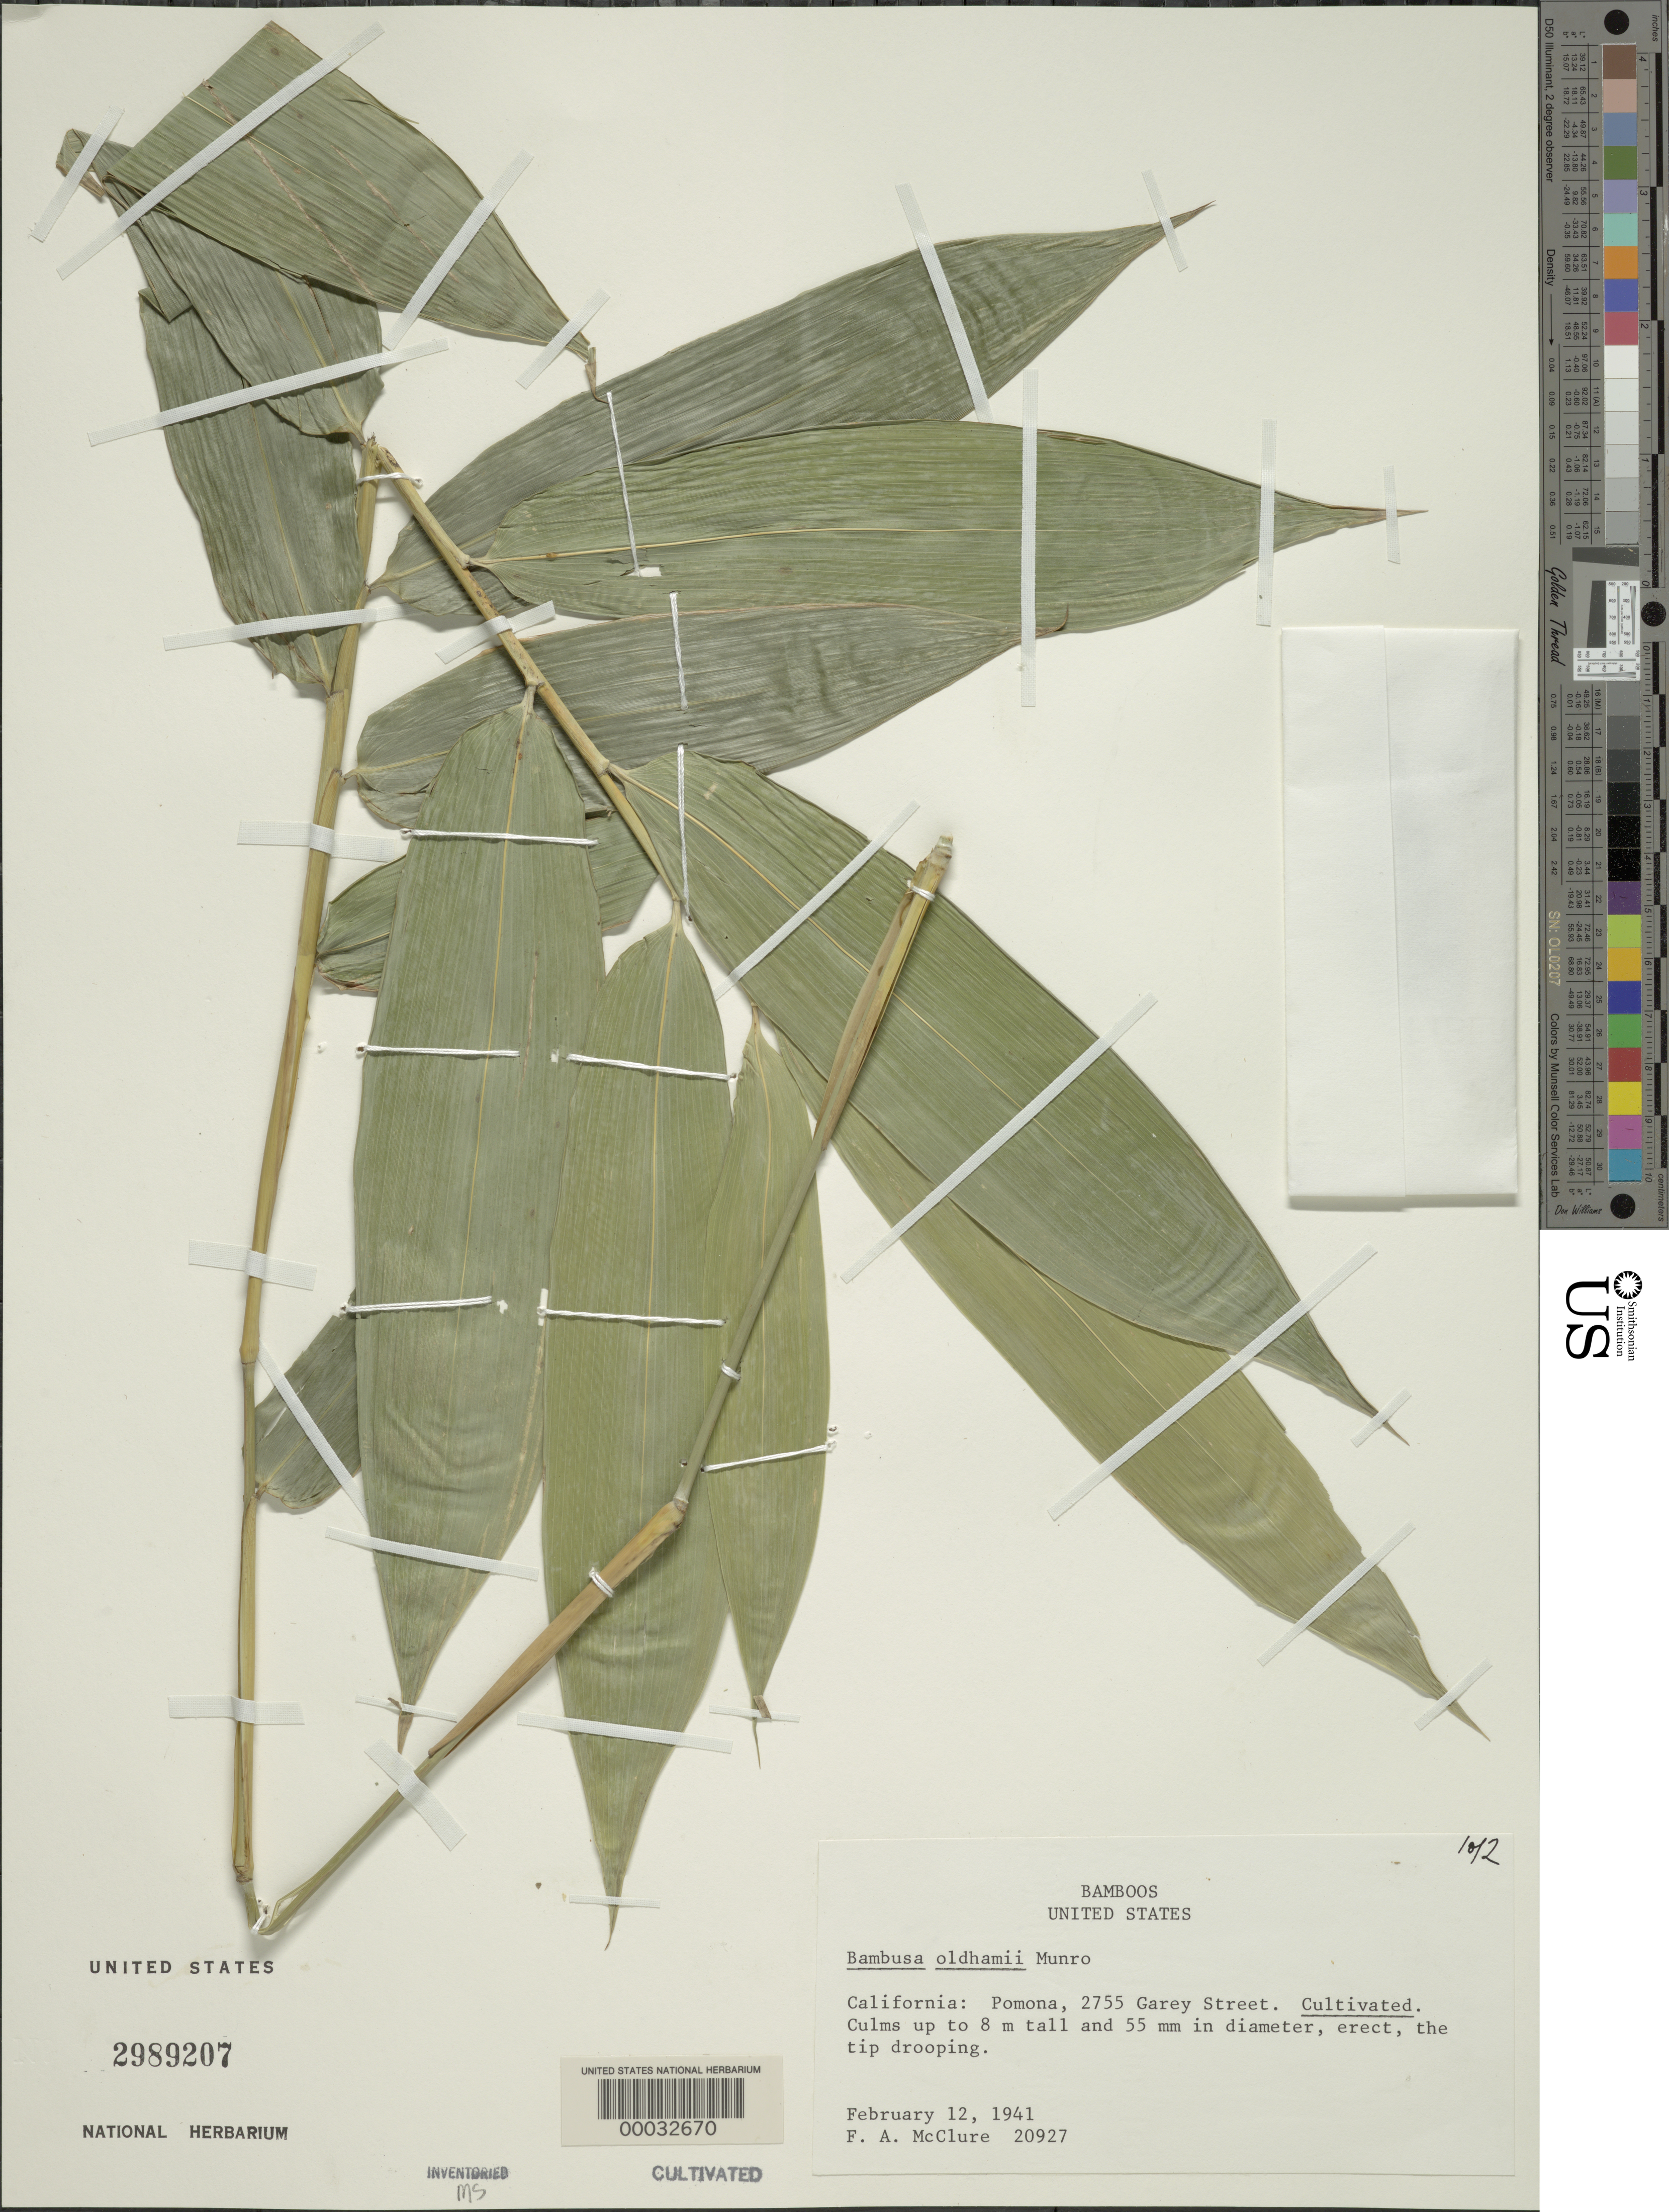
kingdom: Plantae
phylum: Tracheophyta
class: Liliopsida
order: Poales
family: Poaceae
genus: Bambusa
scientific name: Bambusa oldhamii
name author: Munro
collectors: F. A. McClure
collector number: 20927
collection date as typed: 12 Feb 1941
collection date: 1941-02-12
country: United States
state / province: California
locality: Pomona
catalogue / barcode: US 2989207